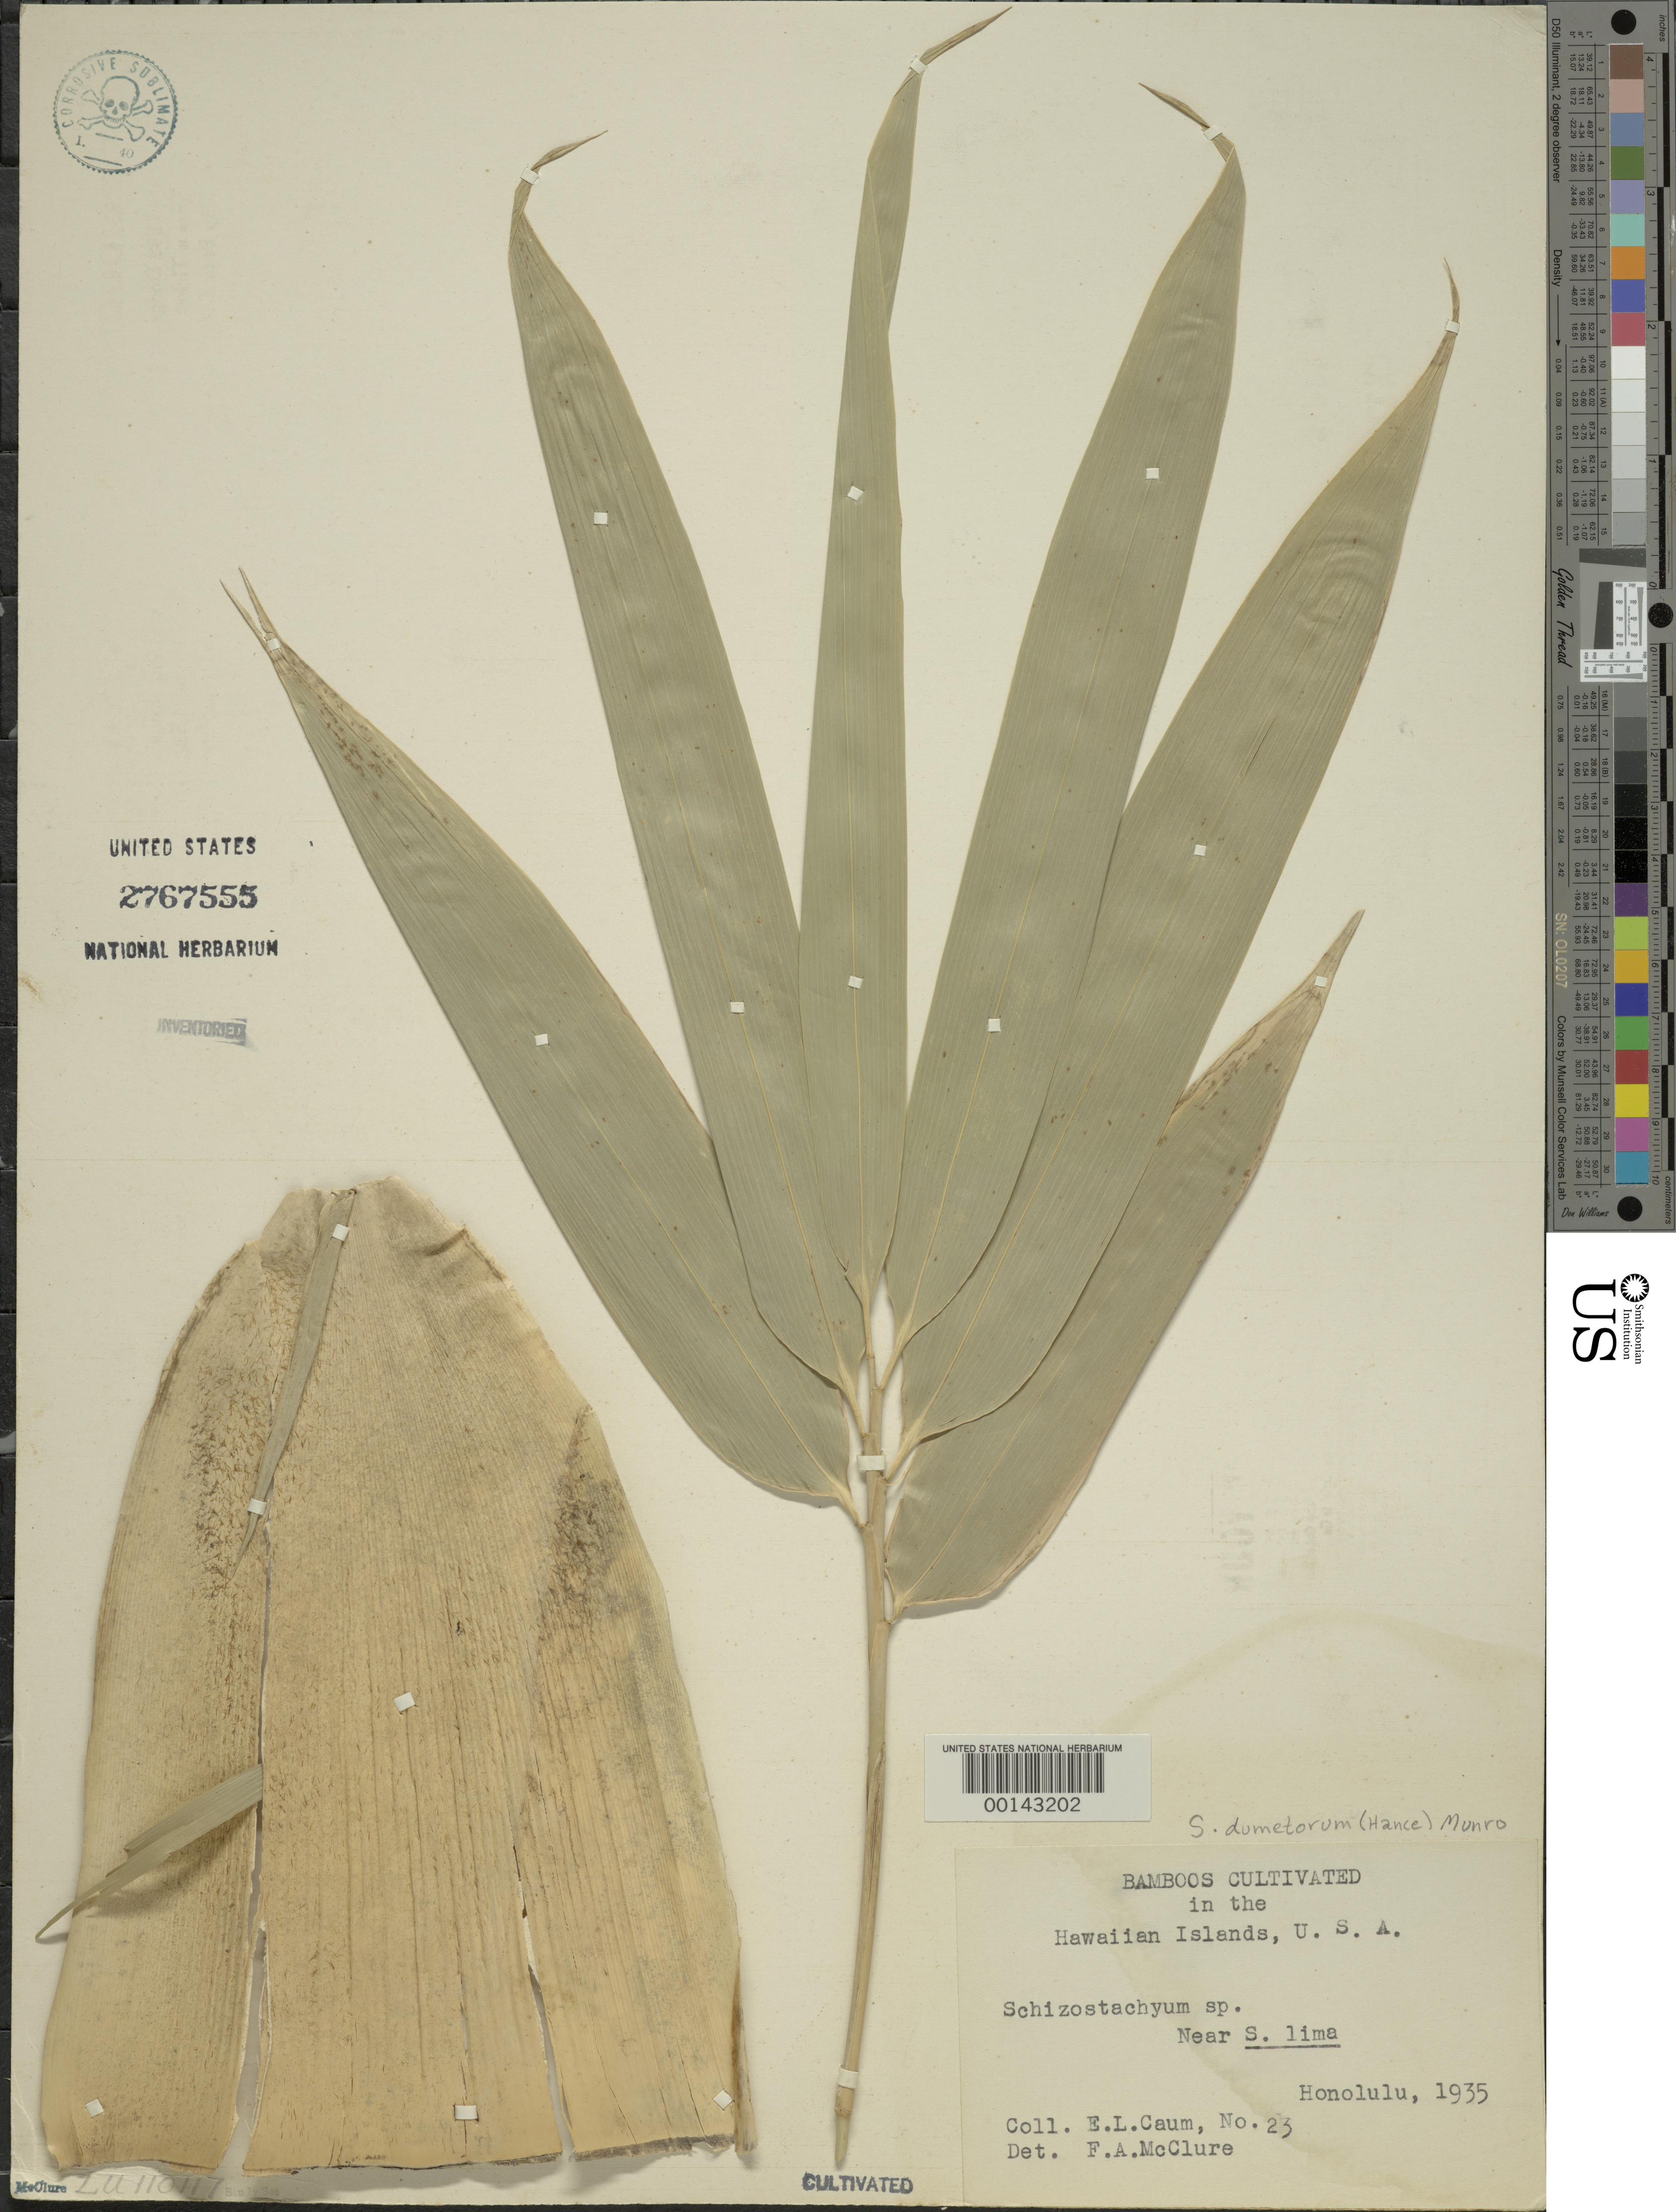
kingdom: Plantae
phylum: Tracheophyta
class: Liliopsida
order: Poales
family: Poaceae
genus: Schizostachyum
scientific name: Schizostachyum dumetorum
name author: (Hance) Munro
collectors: E. L. Caum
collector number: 23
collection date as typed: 1935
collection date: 1935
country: United States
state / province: Hawaii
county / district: Honolulu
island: Oahu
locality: Honolulu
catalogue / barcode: US 2767555